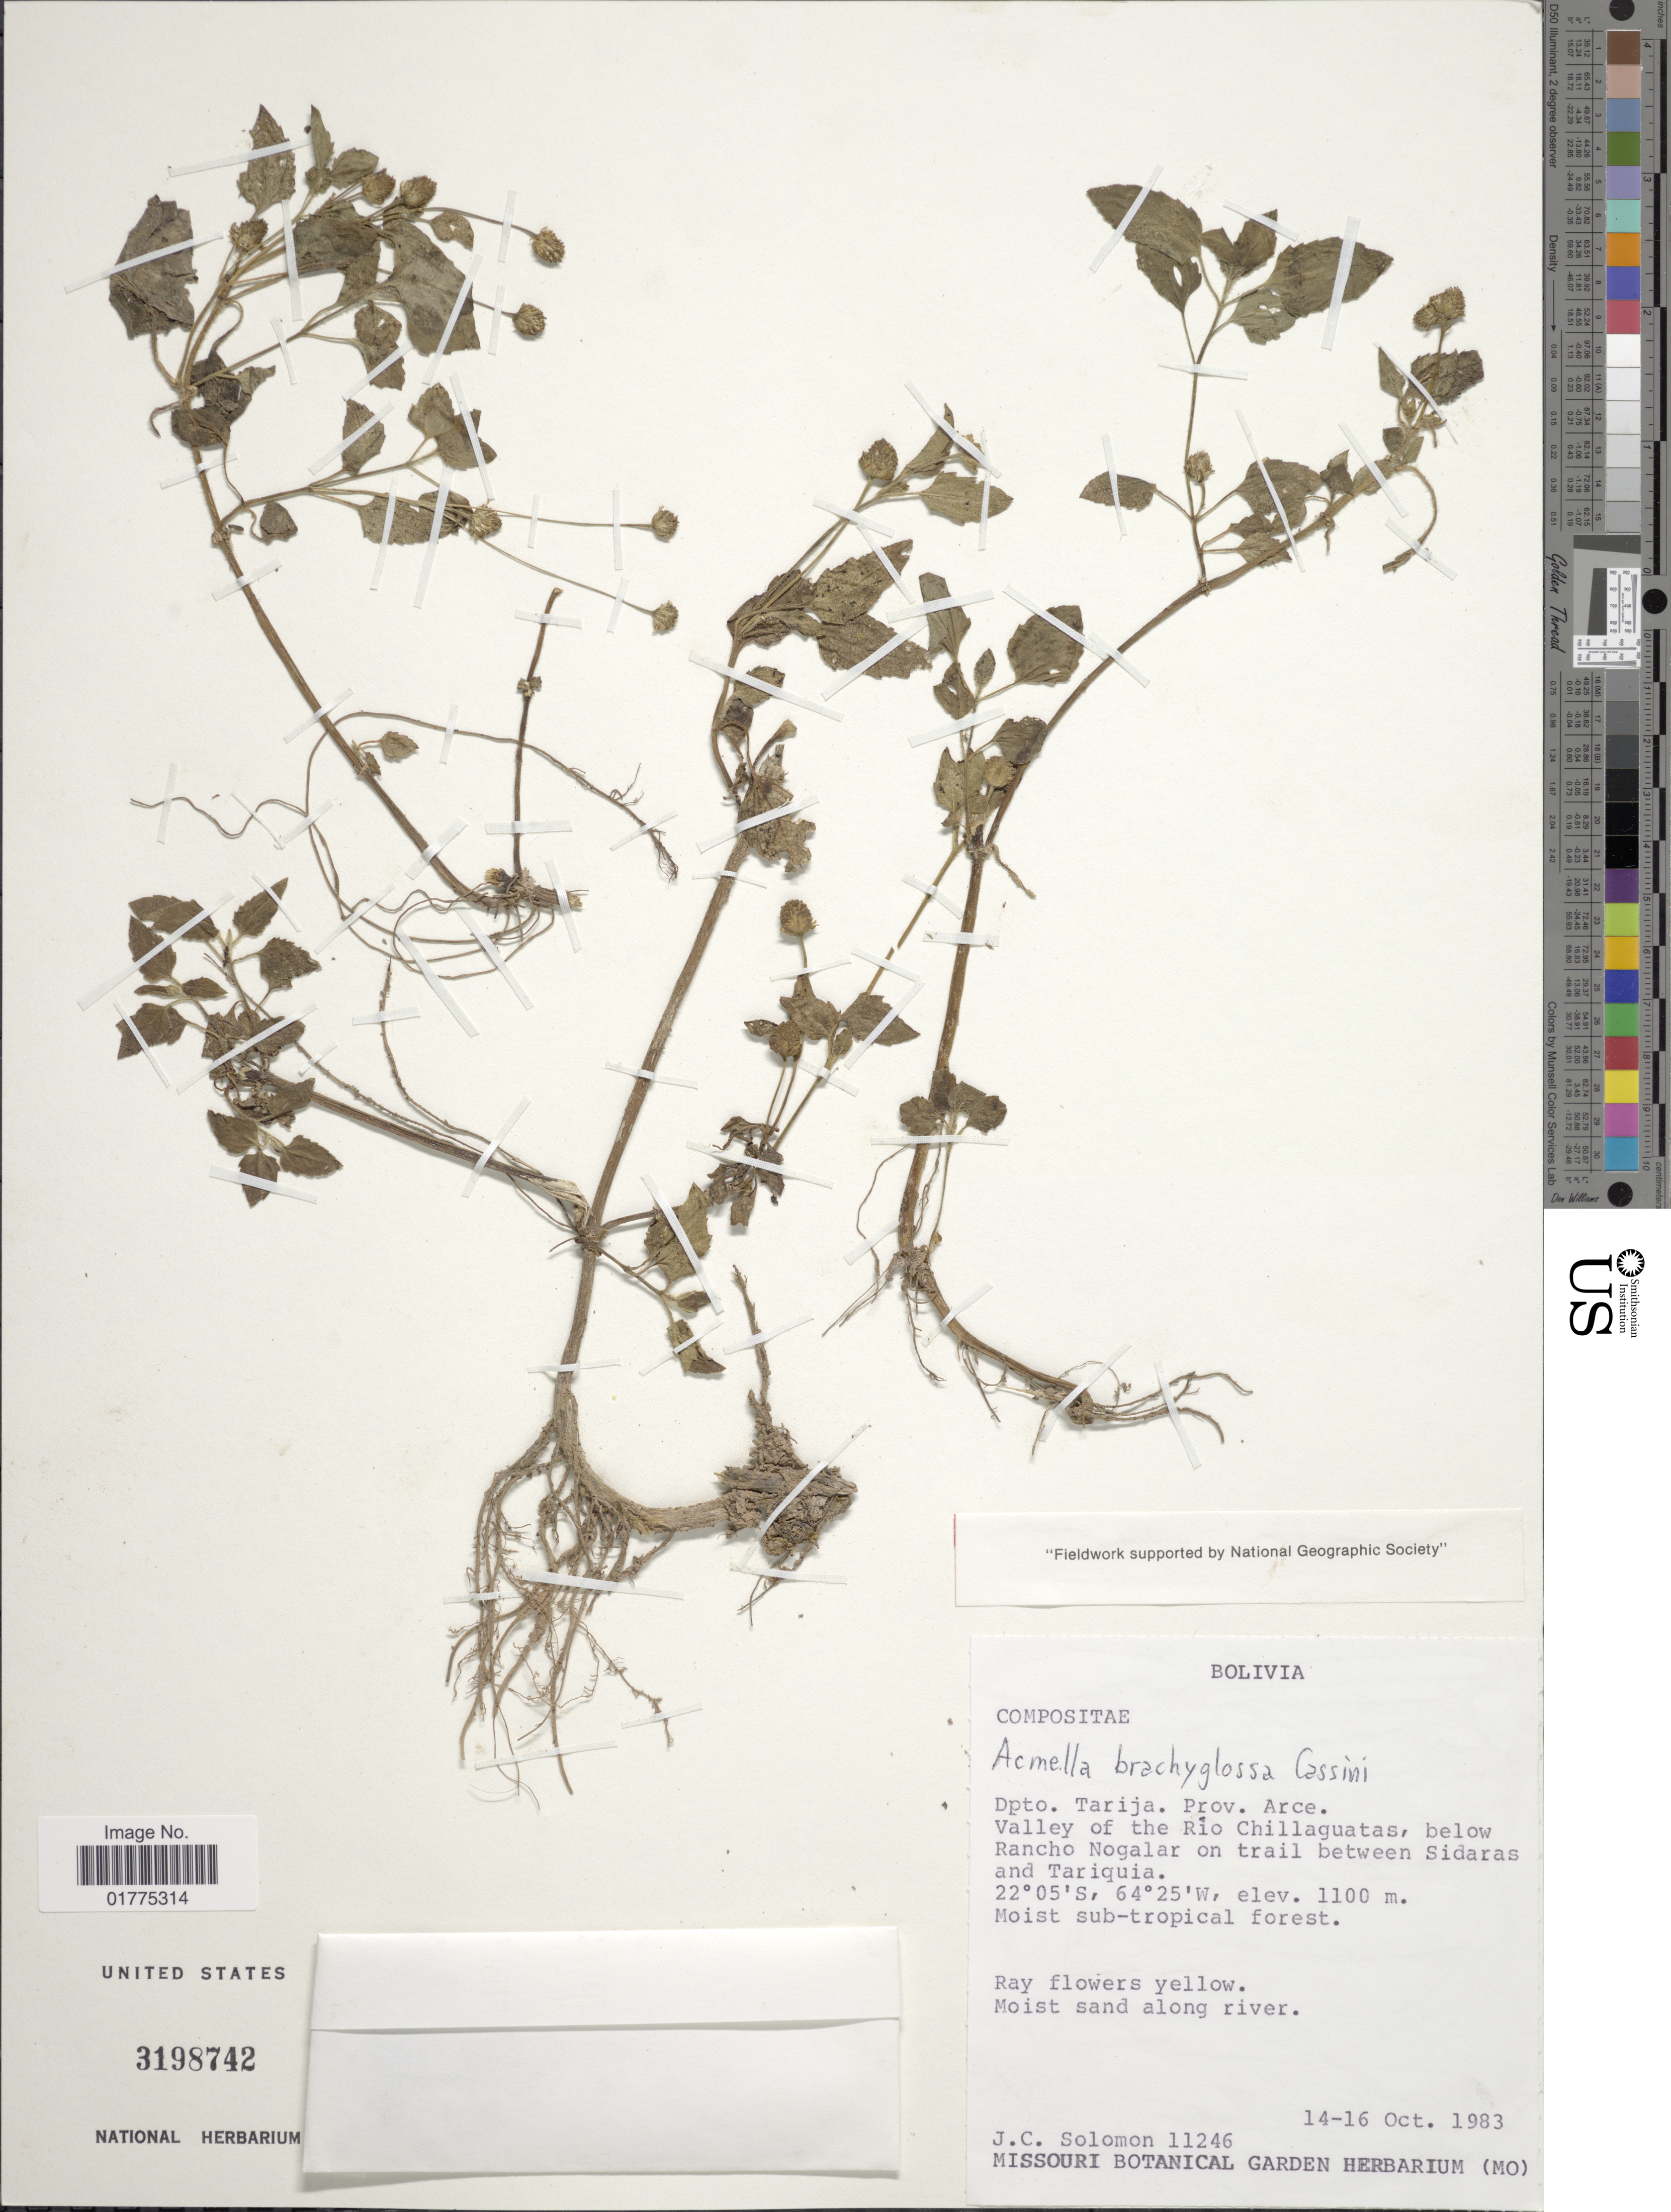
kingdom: Plantae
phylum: Tracheophyta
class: Magnoliopsida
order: Asterales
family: Asteraceae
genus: Acmella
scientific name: Acmella brachyglossa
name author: Cass.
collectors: J. C. Solomon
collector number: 11246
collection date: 1983-10-14/1983-10-16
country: Bolivia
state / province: Tarija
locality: Dpto. Tarija: Prov. Arce, Valley of the Rio Chillaguatas, below Rancho Nogalar on trail between Sidaras and Tariquia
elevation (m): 1100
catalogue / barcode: US 3198742